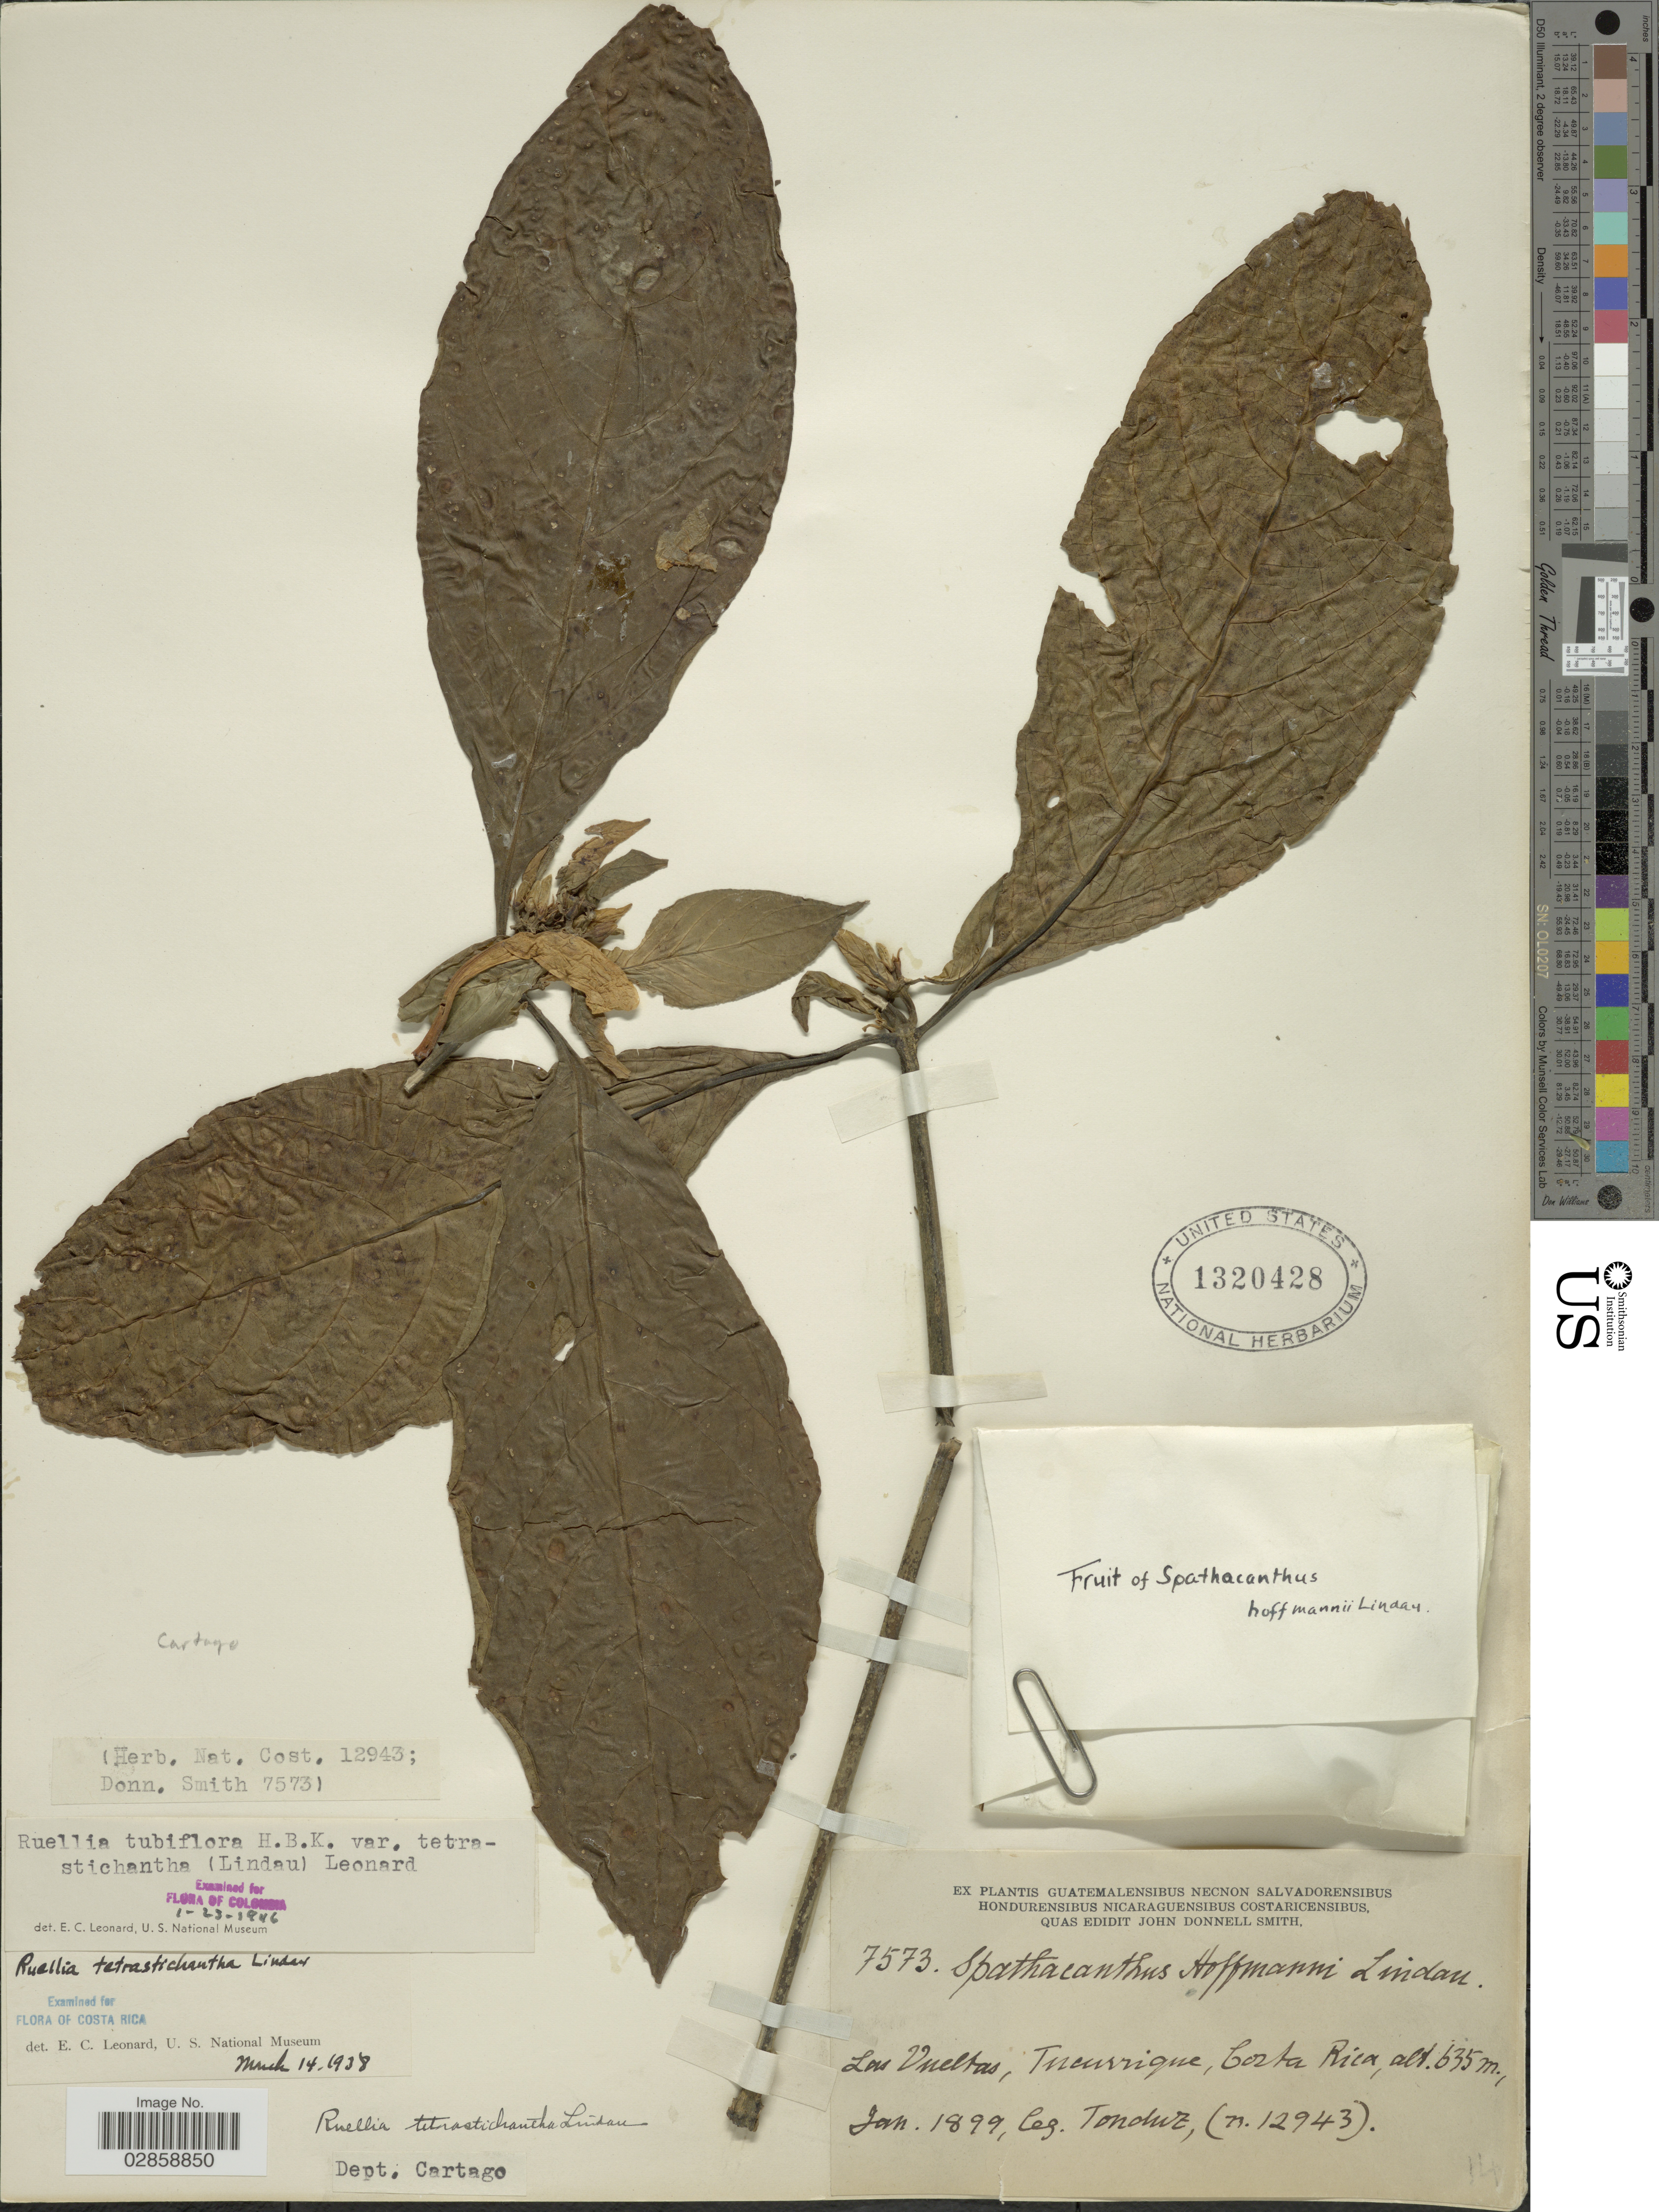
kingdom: Plantae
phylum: Tracheophyta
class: Magnoliopsida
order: Lamiales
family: Acanthaceae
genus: Ruellia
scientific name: Ruellia tubiflora var. tetrastichantha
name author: Kunth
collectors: Tonduz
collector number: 12943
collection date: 1899-01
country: Costa Rica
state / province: Cartago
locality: Dept. Cartago. Las Vueltas, Tucurrique.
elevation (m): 635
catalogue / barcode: US 1320428